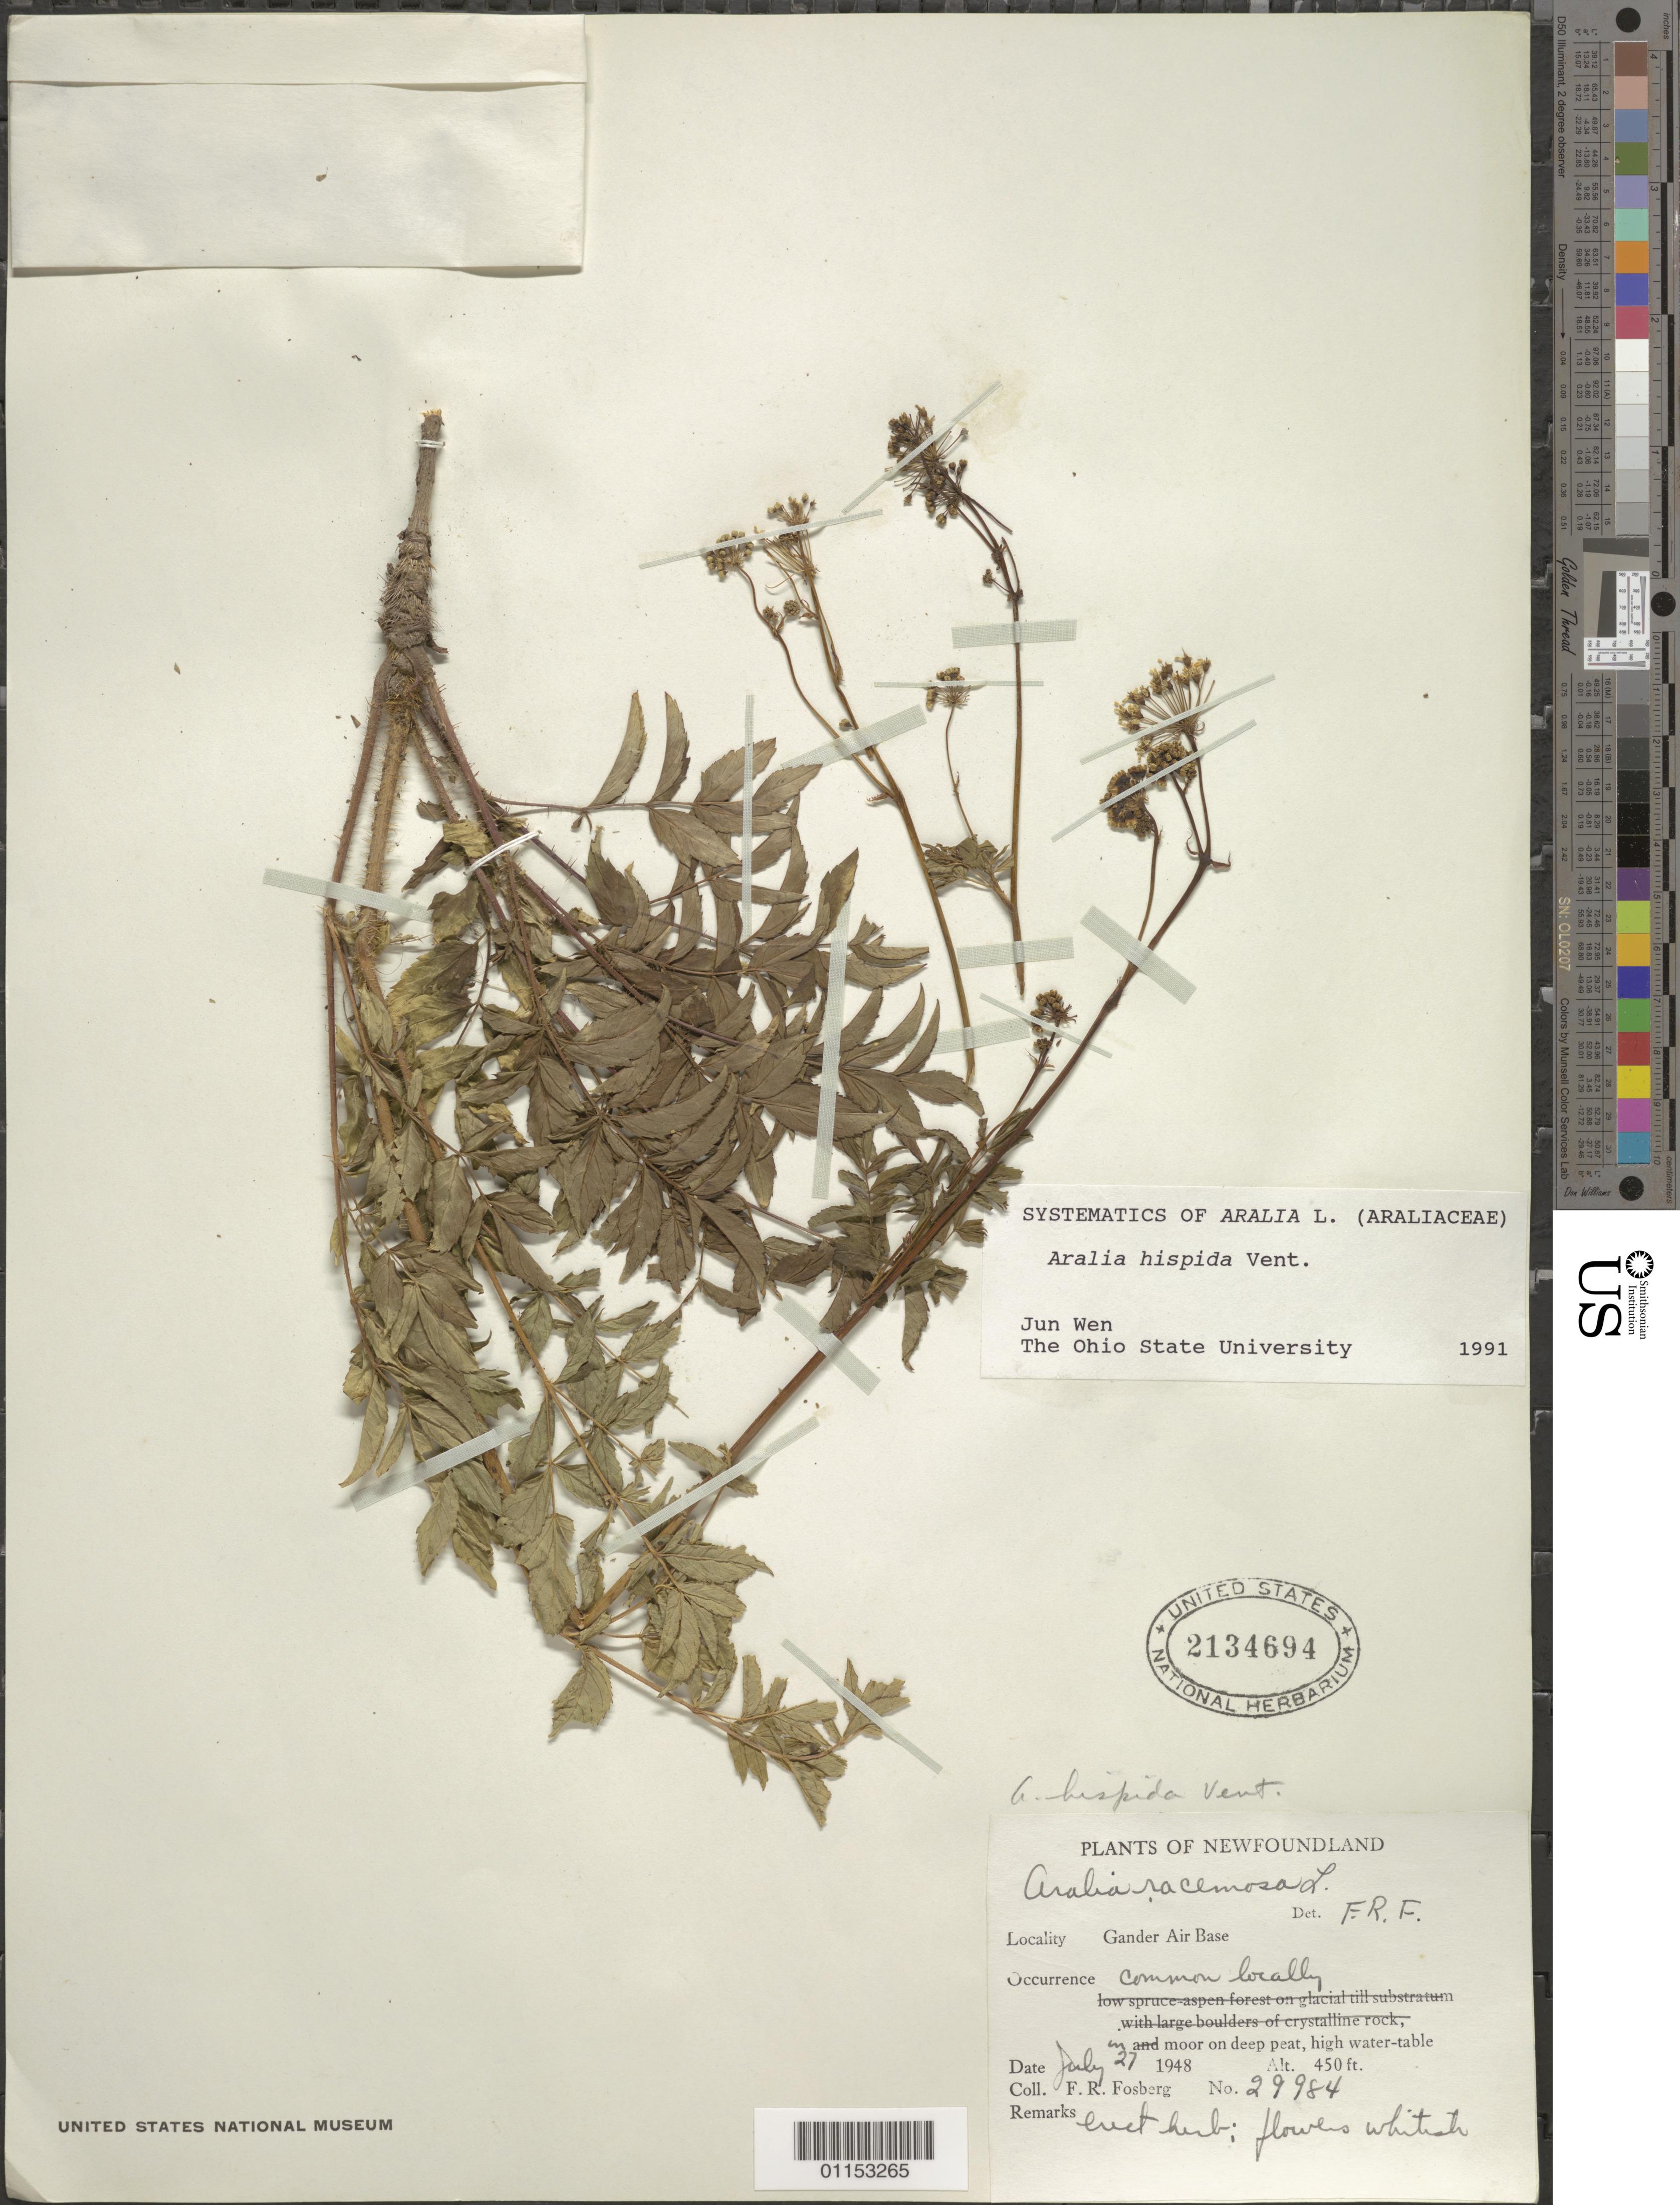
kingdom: Plantae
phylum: Tracheophyta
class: Magnoliopsida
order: Apiales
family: Araliaceae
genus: Aralia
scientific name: Aralia hispida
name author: Vent.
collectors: F. R. Fosberg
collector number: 29984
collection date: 1948-07-27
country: Canada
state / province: Newfoundland and Labrador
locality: Gander Air Base.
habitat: Common locally.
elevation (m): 137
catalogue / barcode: US 2134694